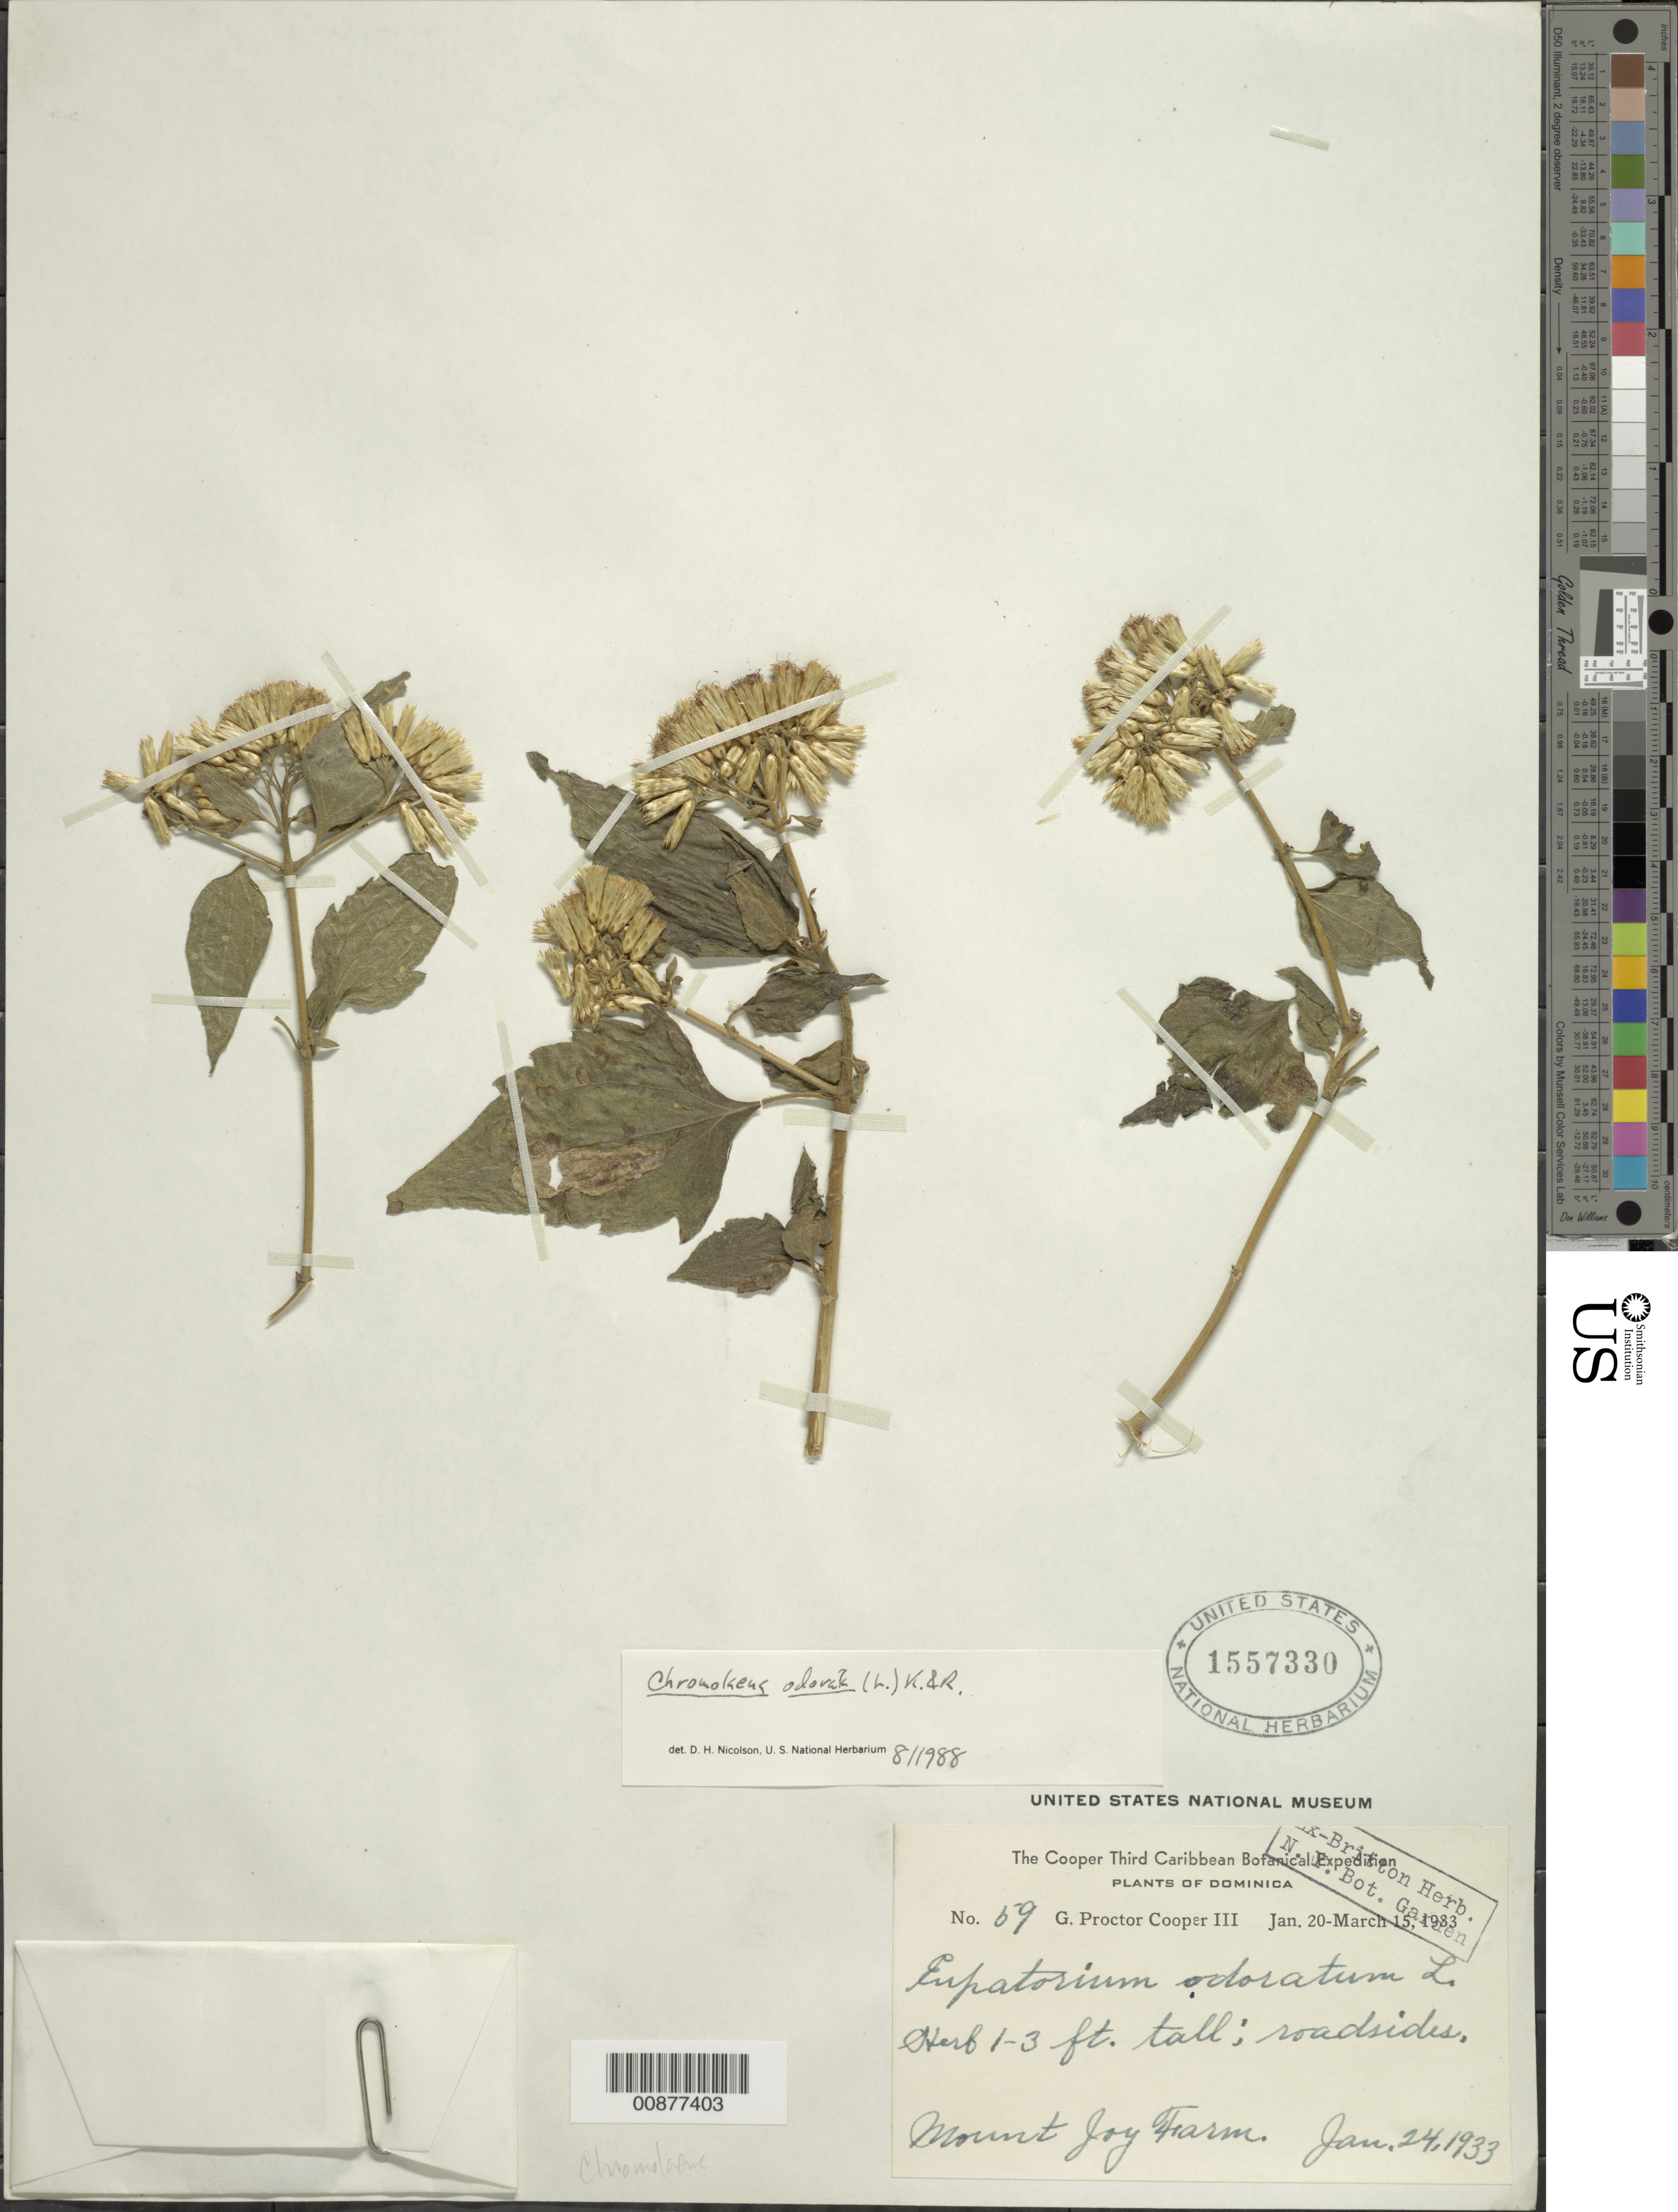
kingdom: Plantae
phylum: Tracheophyta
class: Magnoliopsida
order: Asterales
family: Asteraceae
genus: Chromolaena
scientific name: Chromolaena odorata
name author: (L.) R.M. King & H. Rob.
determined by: Nicolson, Dan H.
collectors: G. Cooper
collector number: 59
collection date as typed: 24 Jan 1933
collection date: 1933-01-24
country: Dominica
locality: Mount Joy Farm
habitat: Roadsides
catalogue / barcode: US 1557330